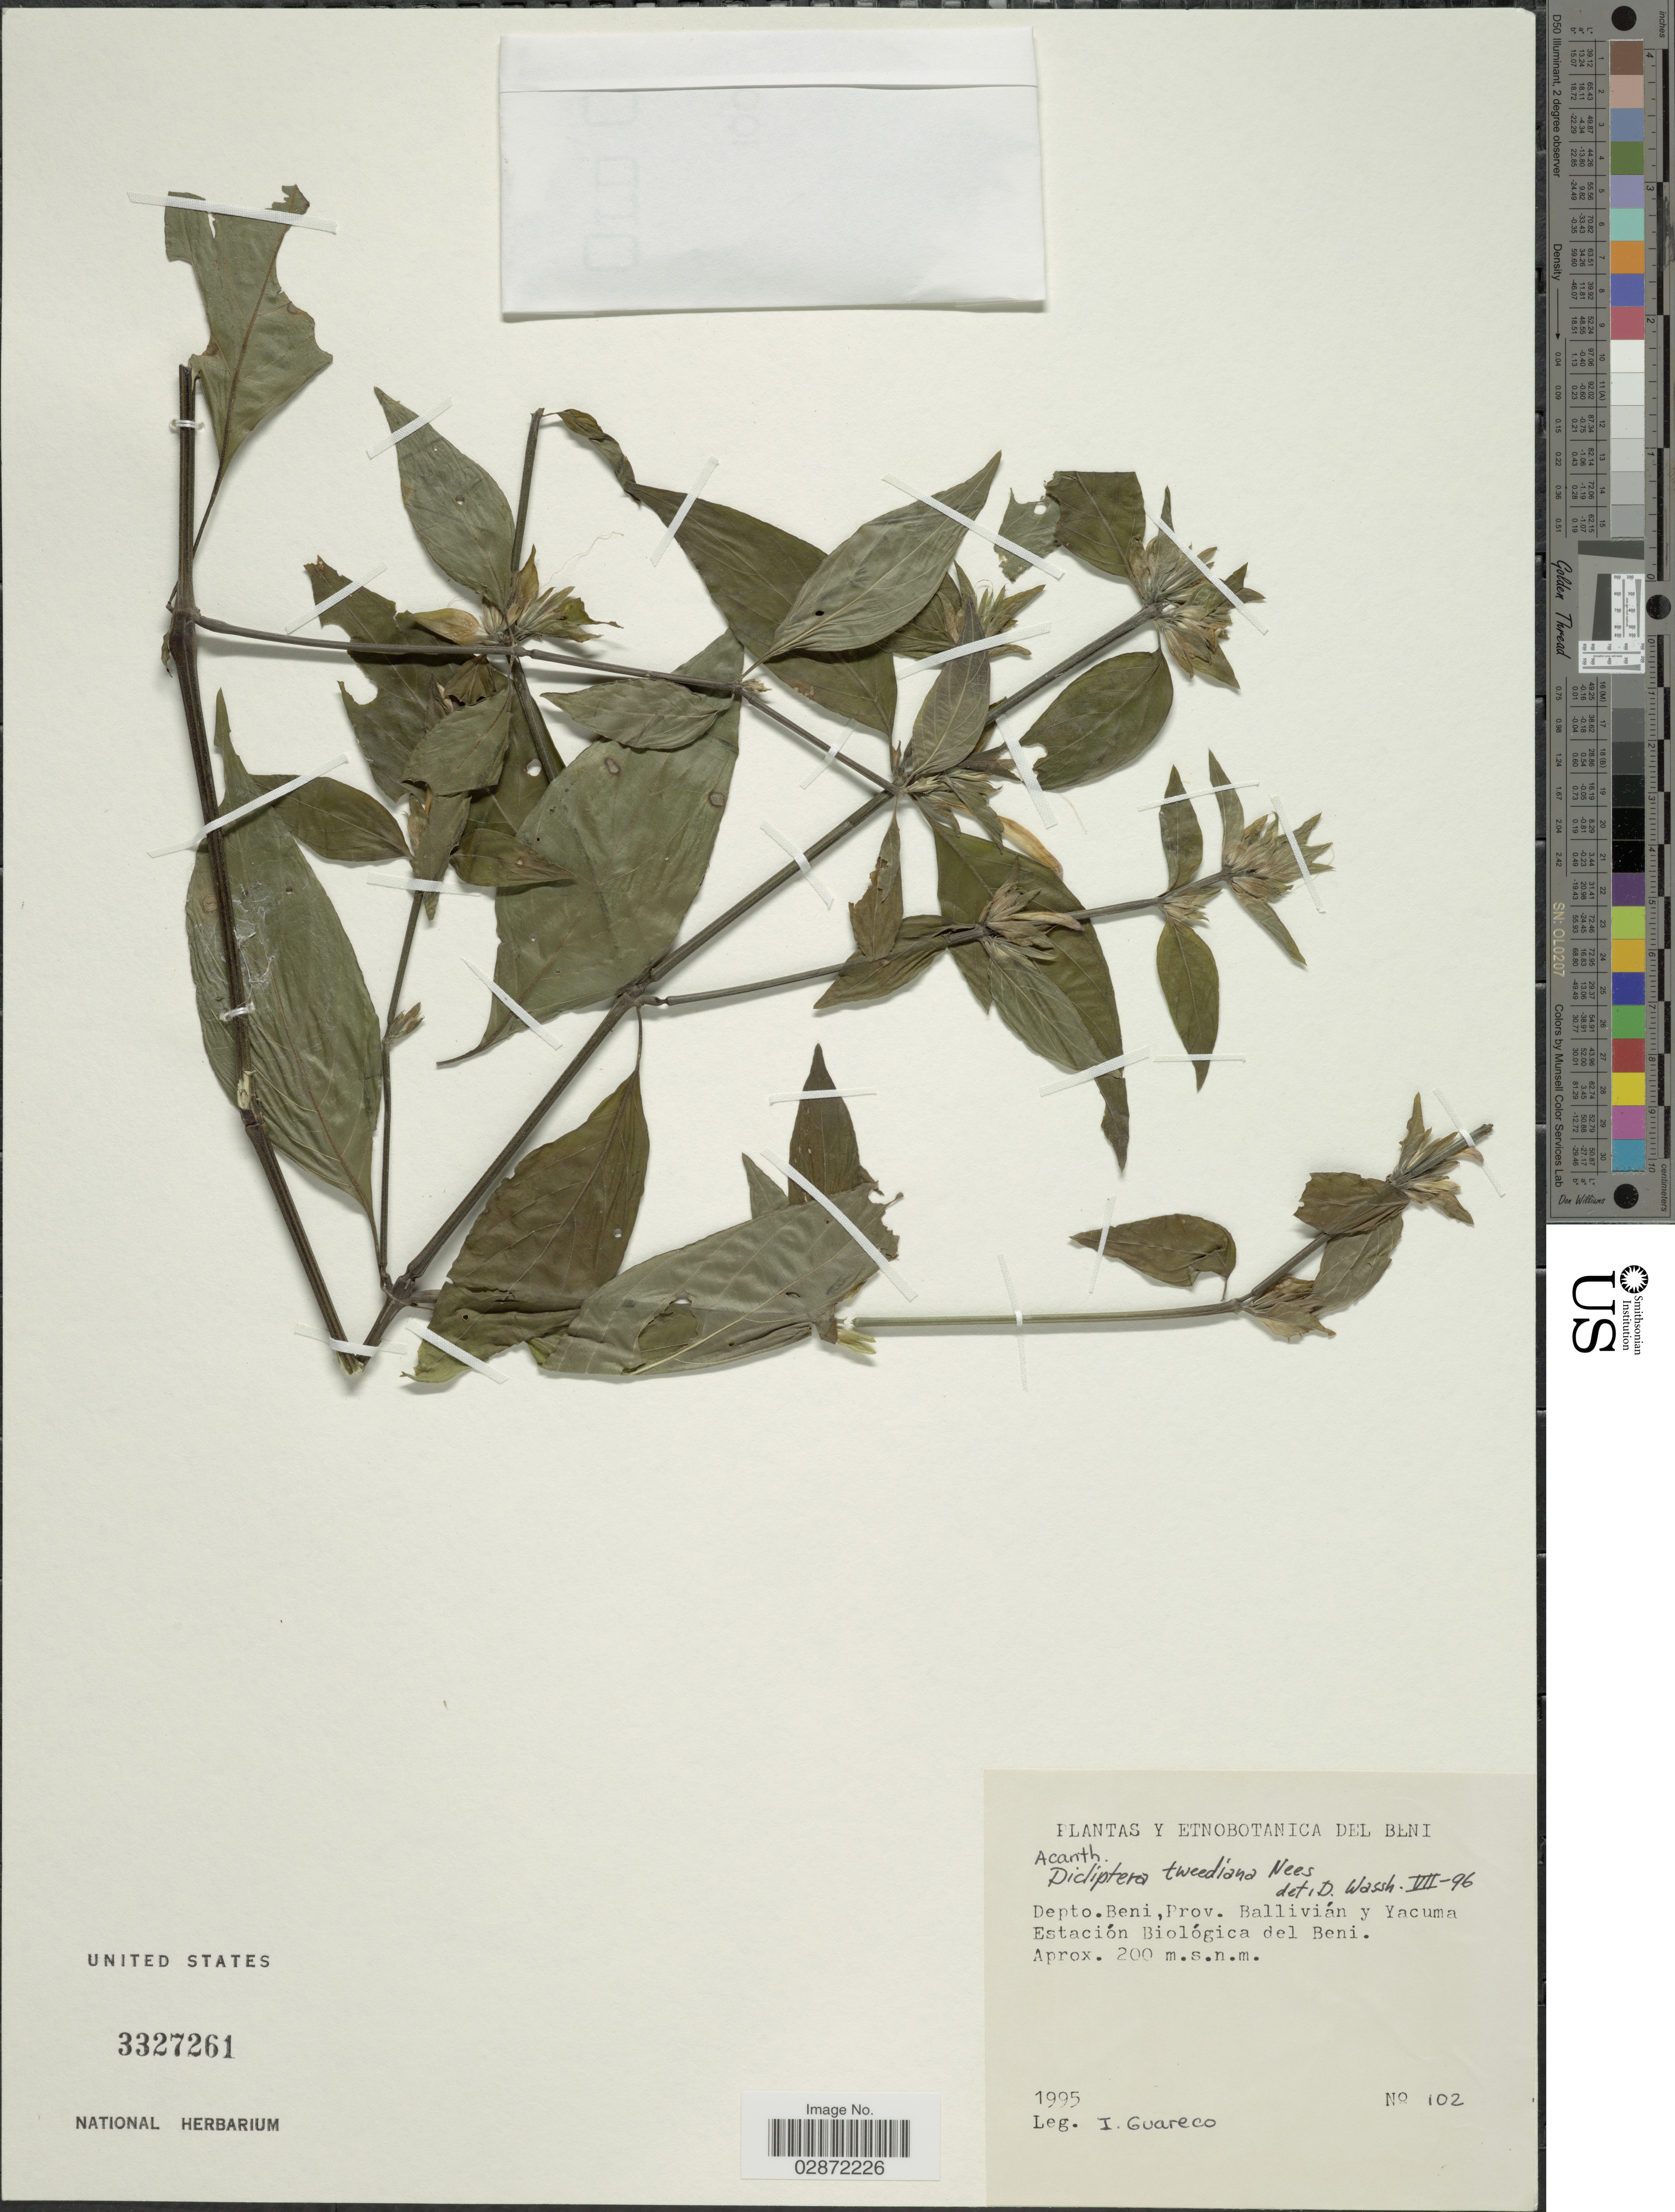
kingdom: Plantae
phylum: Tracheophyta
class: Magnoliopsida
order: Lamiales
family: Acanthaceae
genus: Dicliptera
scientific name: Dicliptera squarrosa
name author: Nees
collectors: I. Guareco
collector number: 102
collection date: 1995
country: Bolivia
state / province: Beni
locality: Prov. Ballivián y Yacuma Estación Biológica del Beni.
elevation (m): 200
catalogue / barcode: US 3327261